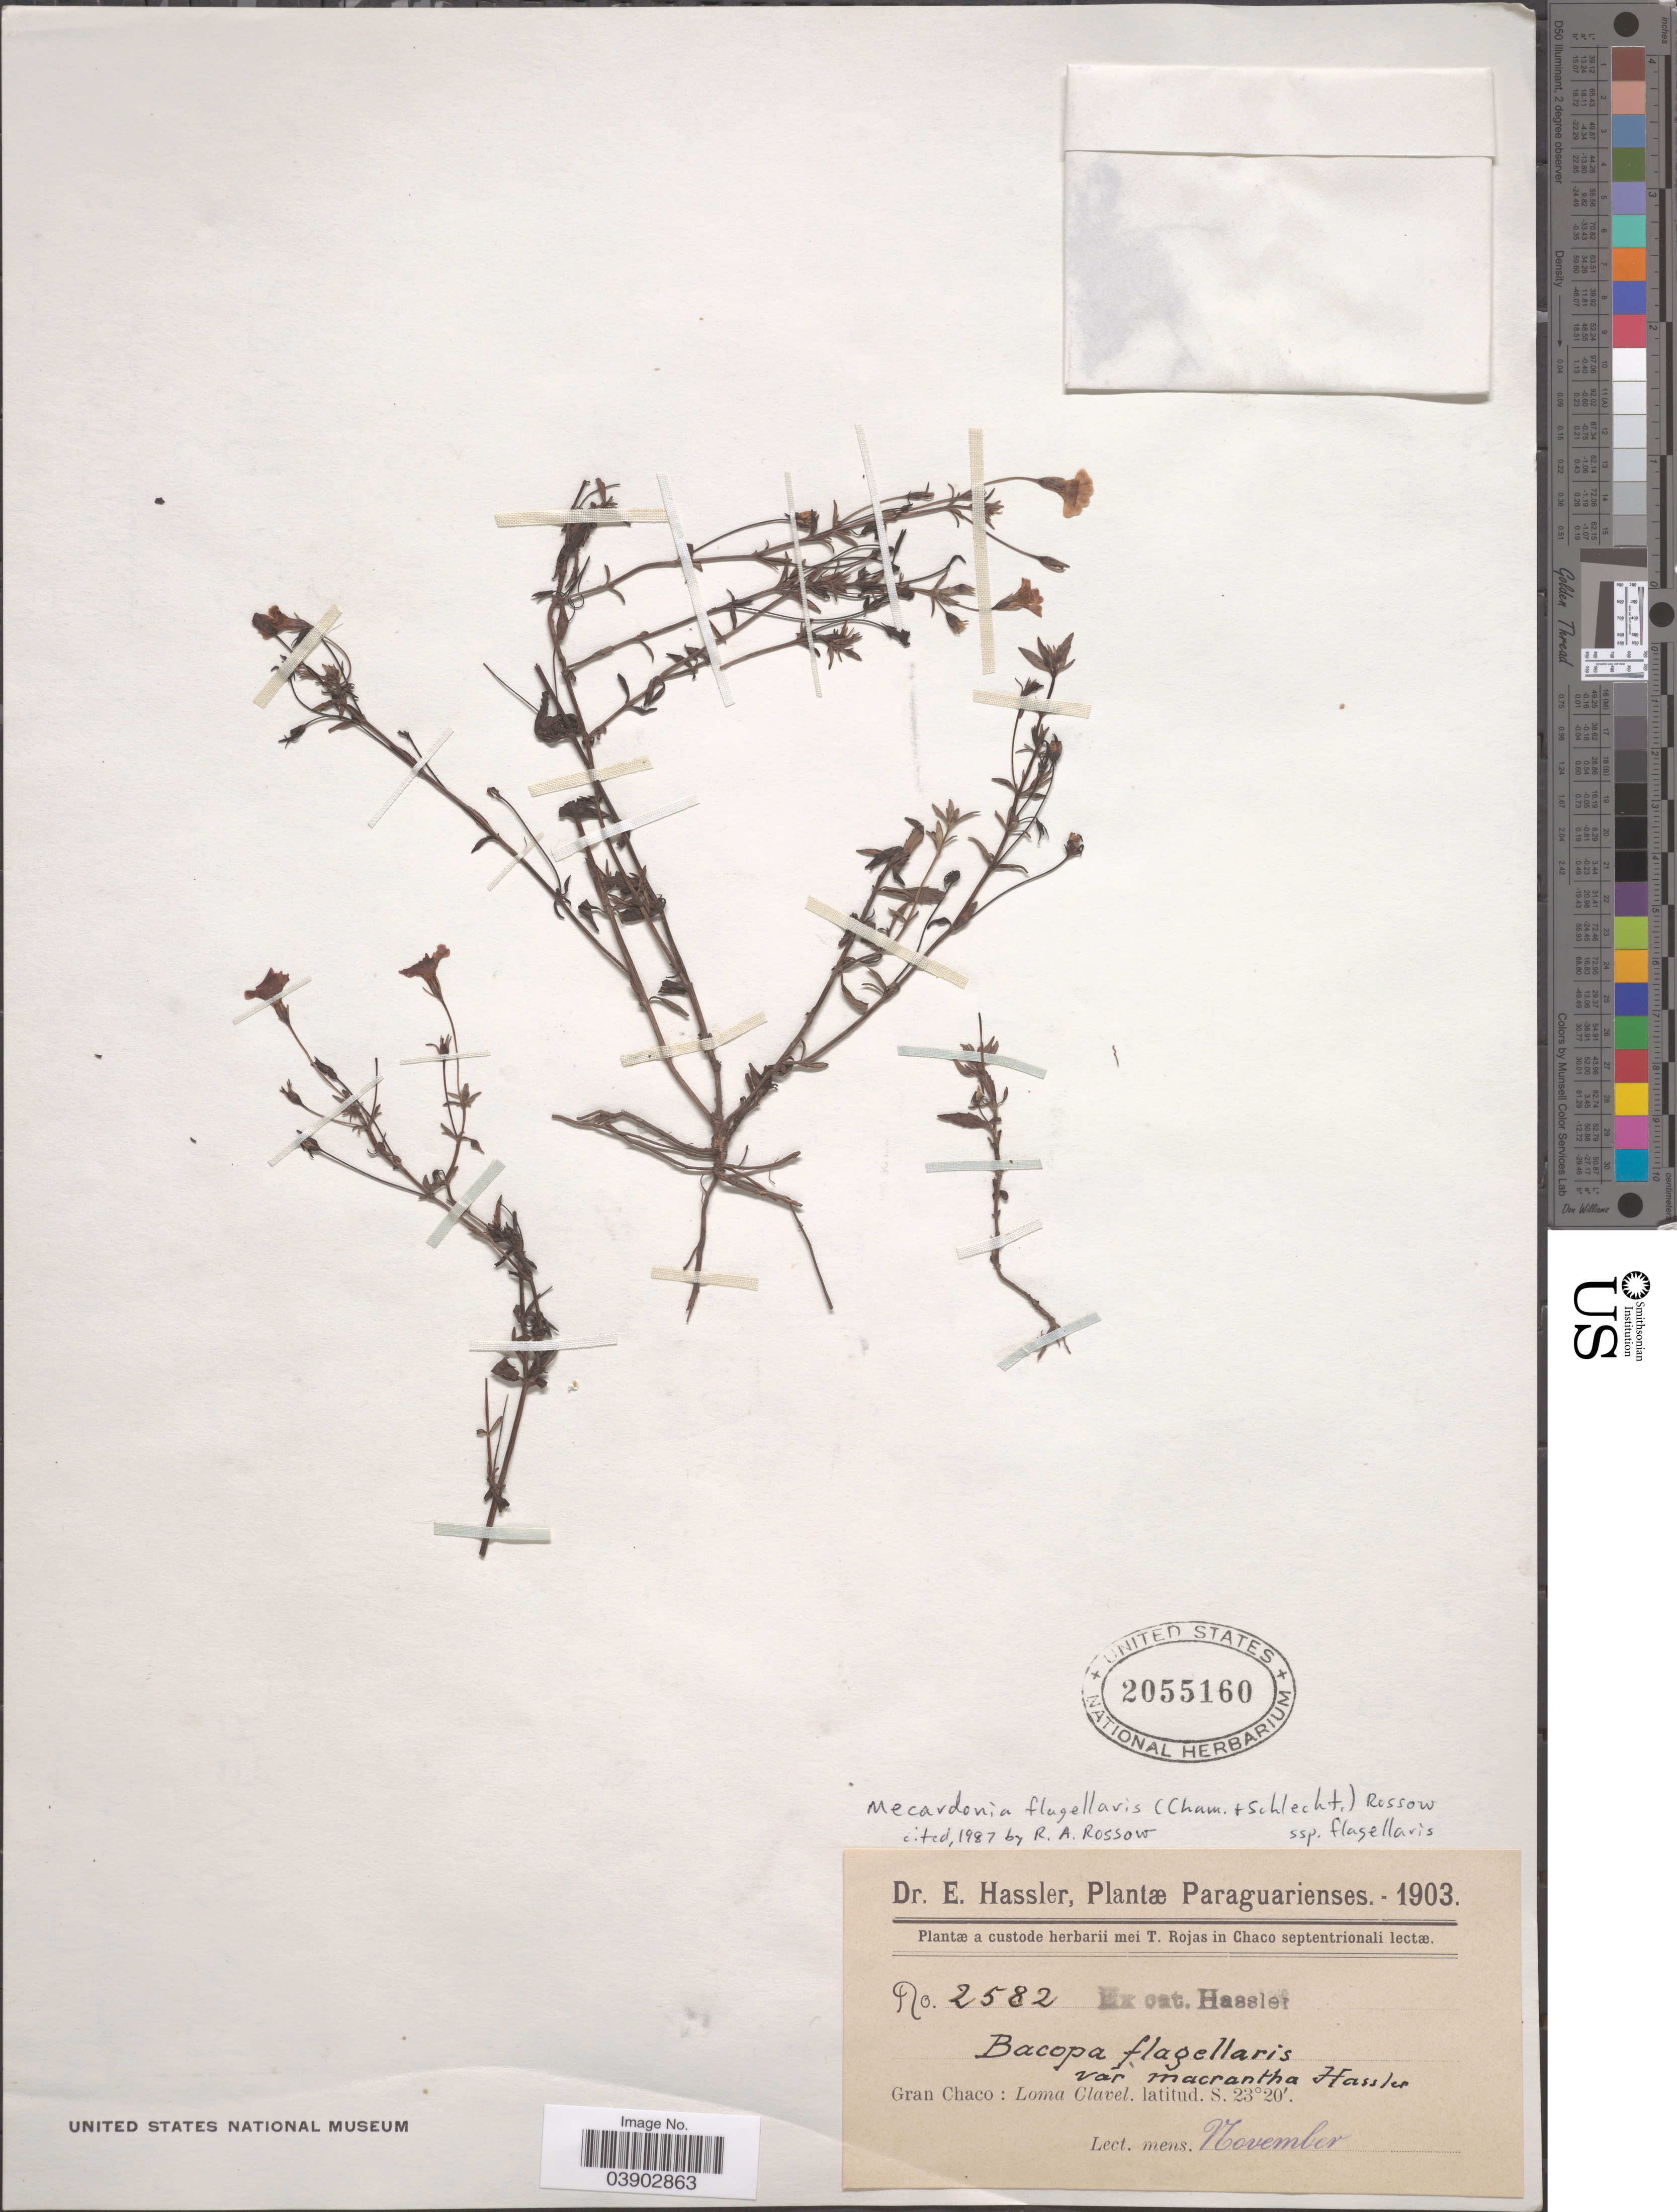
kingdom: Plantae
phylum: Tracheophyta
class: Magnoliopsida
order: Lamiales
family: Plantaginaceae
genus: Mecardonia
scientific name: Mecardonia flagellaris subsp. flagellaris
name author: (Cham. & Schltdl.) Rossow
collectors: E. Hassler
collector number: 2582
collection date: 1903-11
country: Paraguay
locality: Gran Chaco: Loma Clavel.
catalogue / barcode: US 2055160